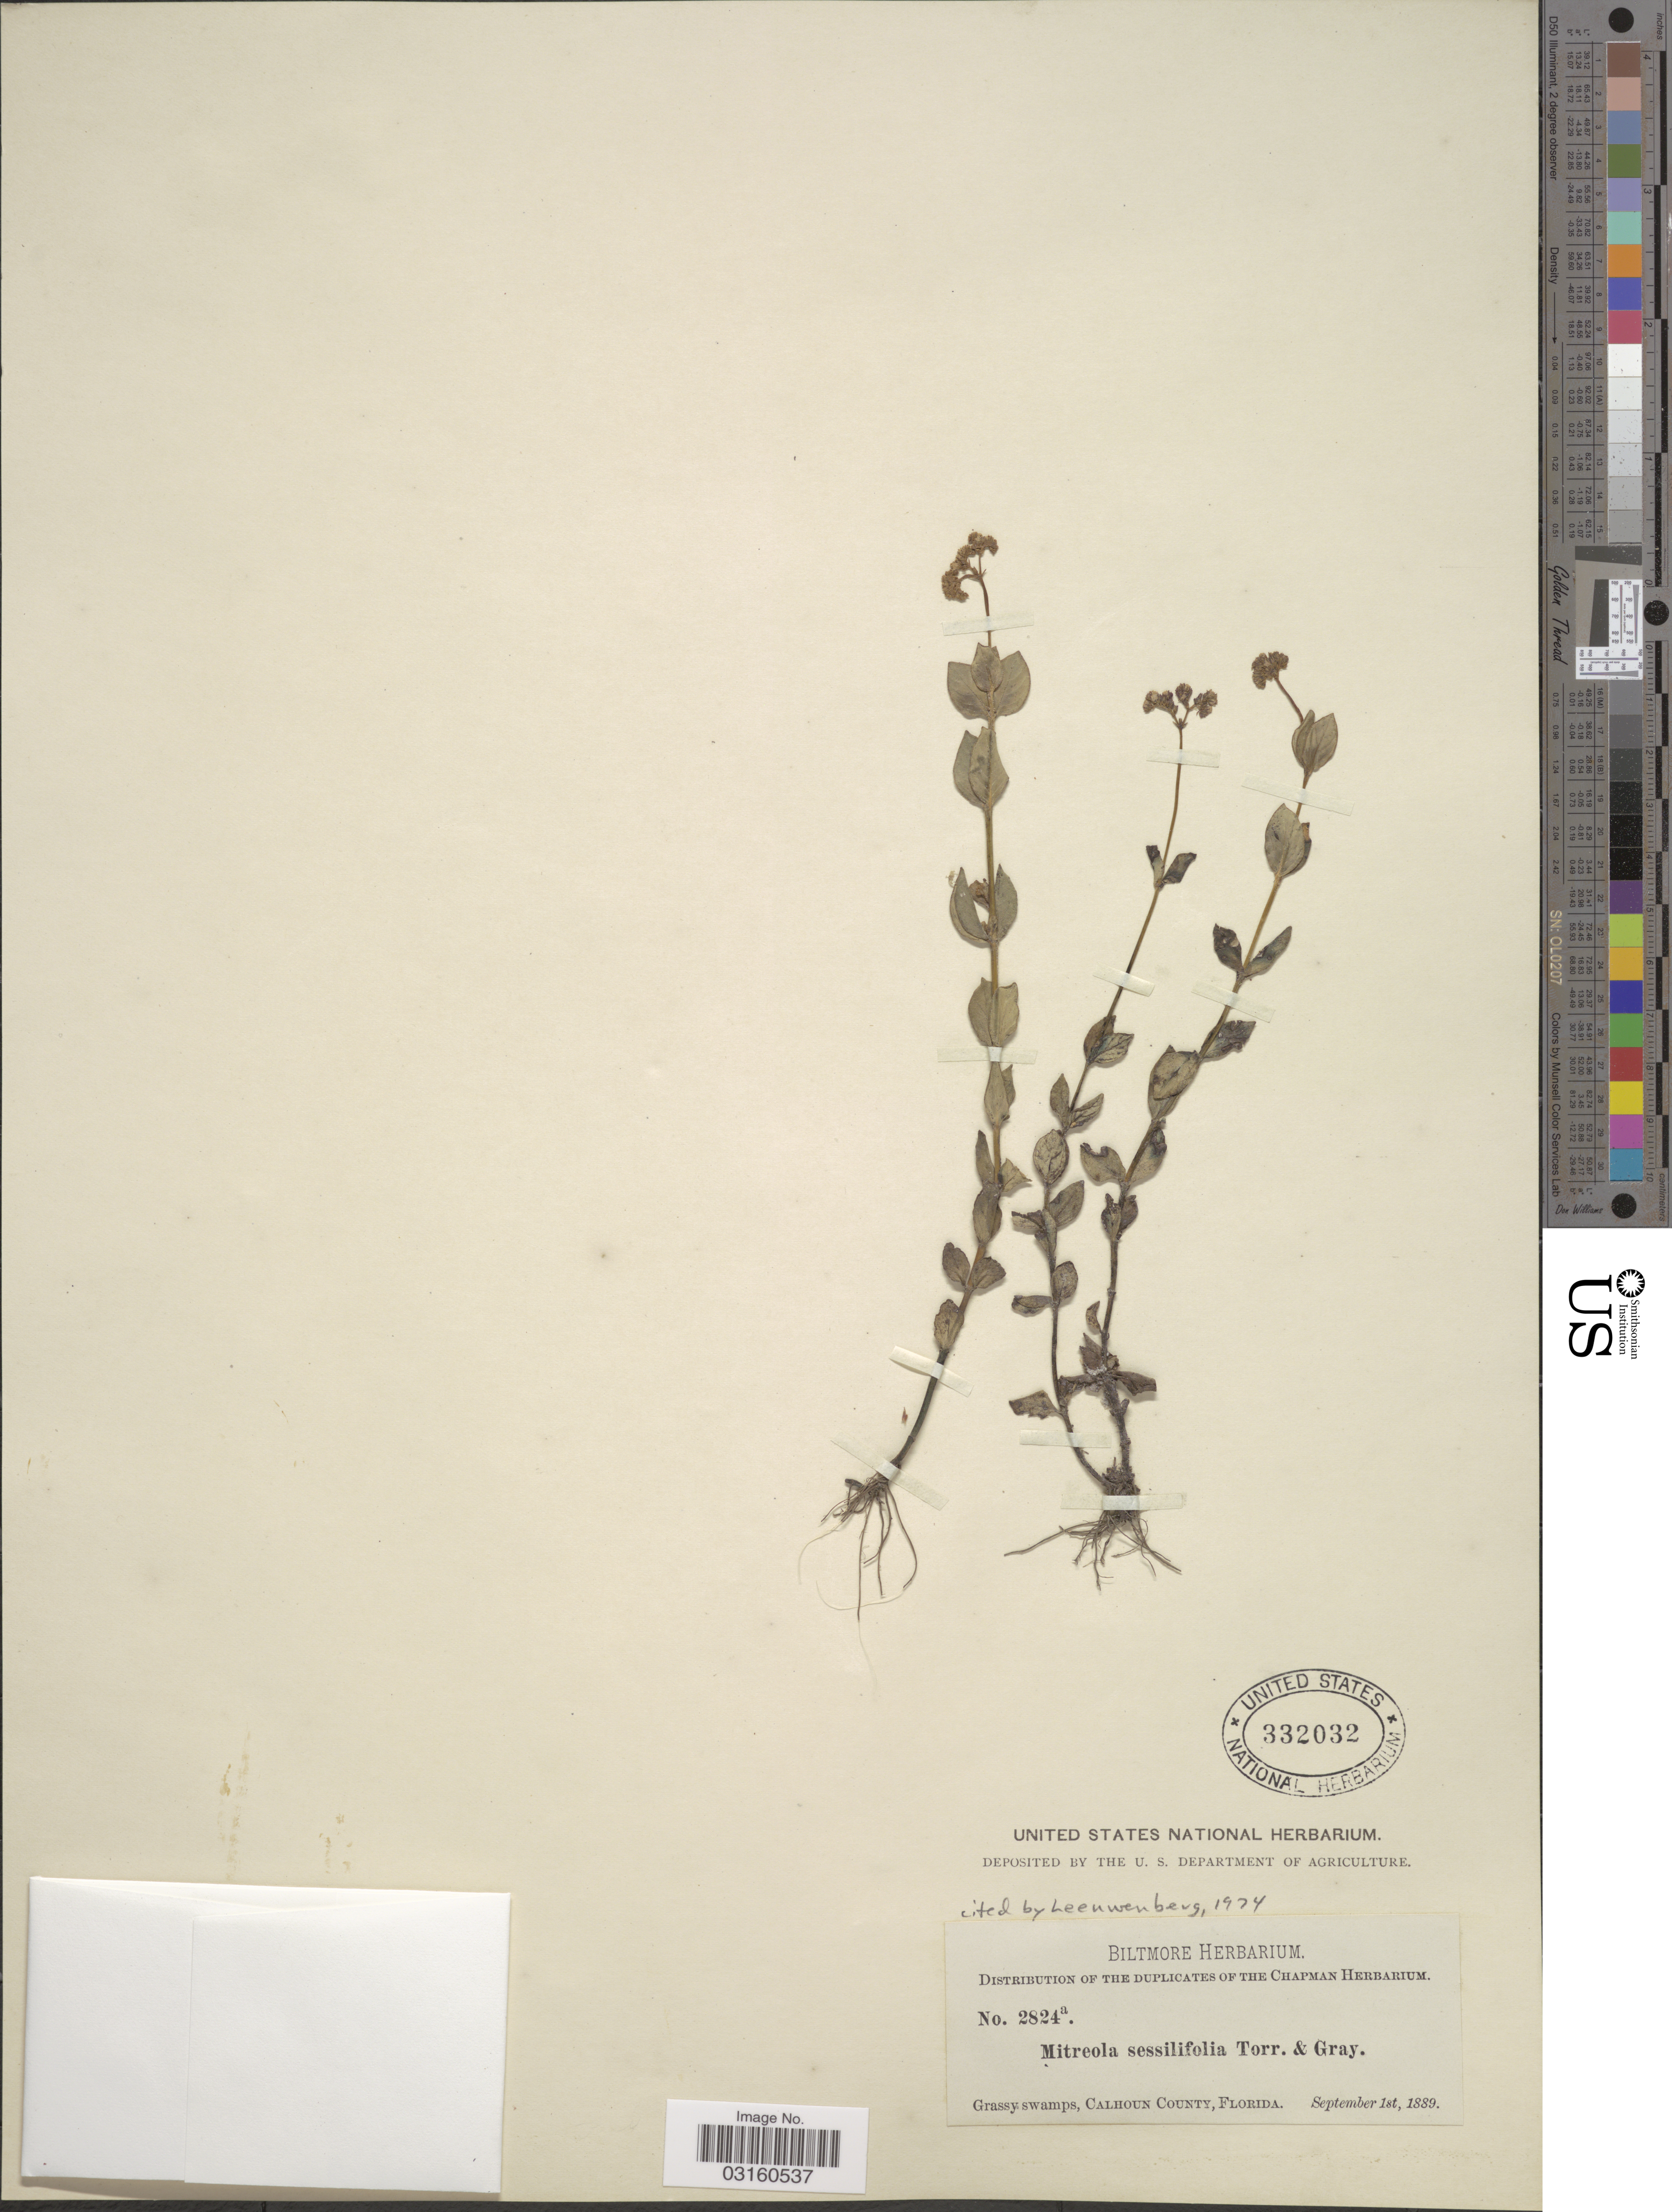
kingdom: Plantae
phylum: Tracheophyta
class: Magnoliopsida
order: Gentianales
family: Loganiaceae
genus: Mitreola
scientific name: Mitreola sessilifolia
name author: (J.F. Gmel.) G. Don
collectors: ex herb. Biltmore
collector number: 2824a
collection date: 1889-09-01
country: United States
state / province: Florida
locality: Grassy swamps, Calhoun County.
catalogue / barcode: US 332032